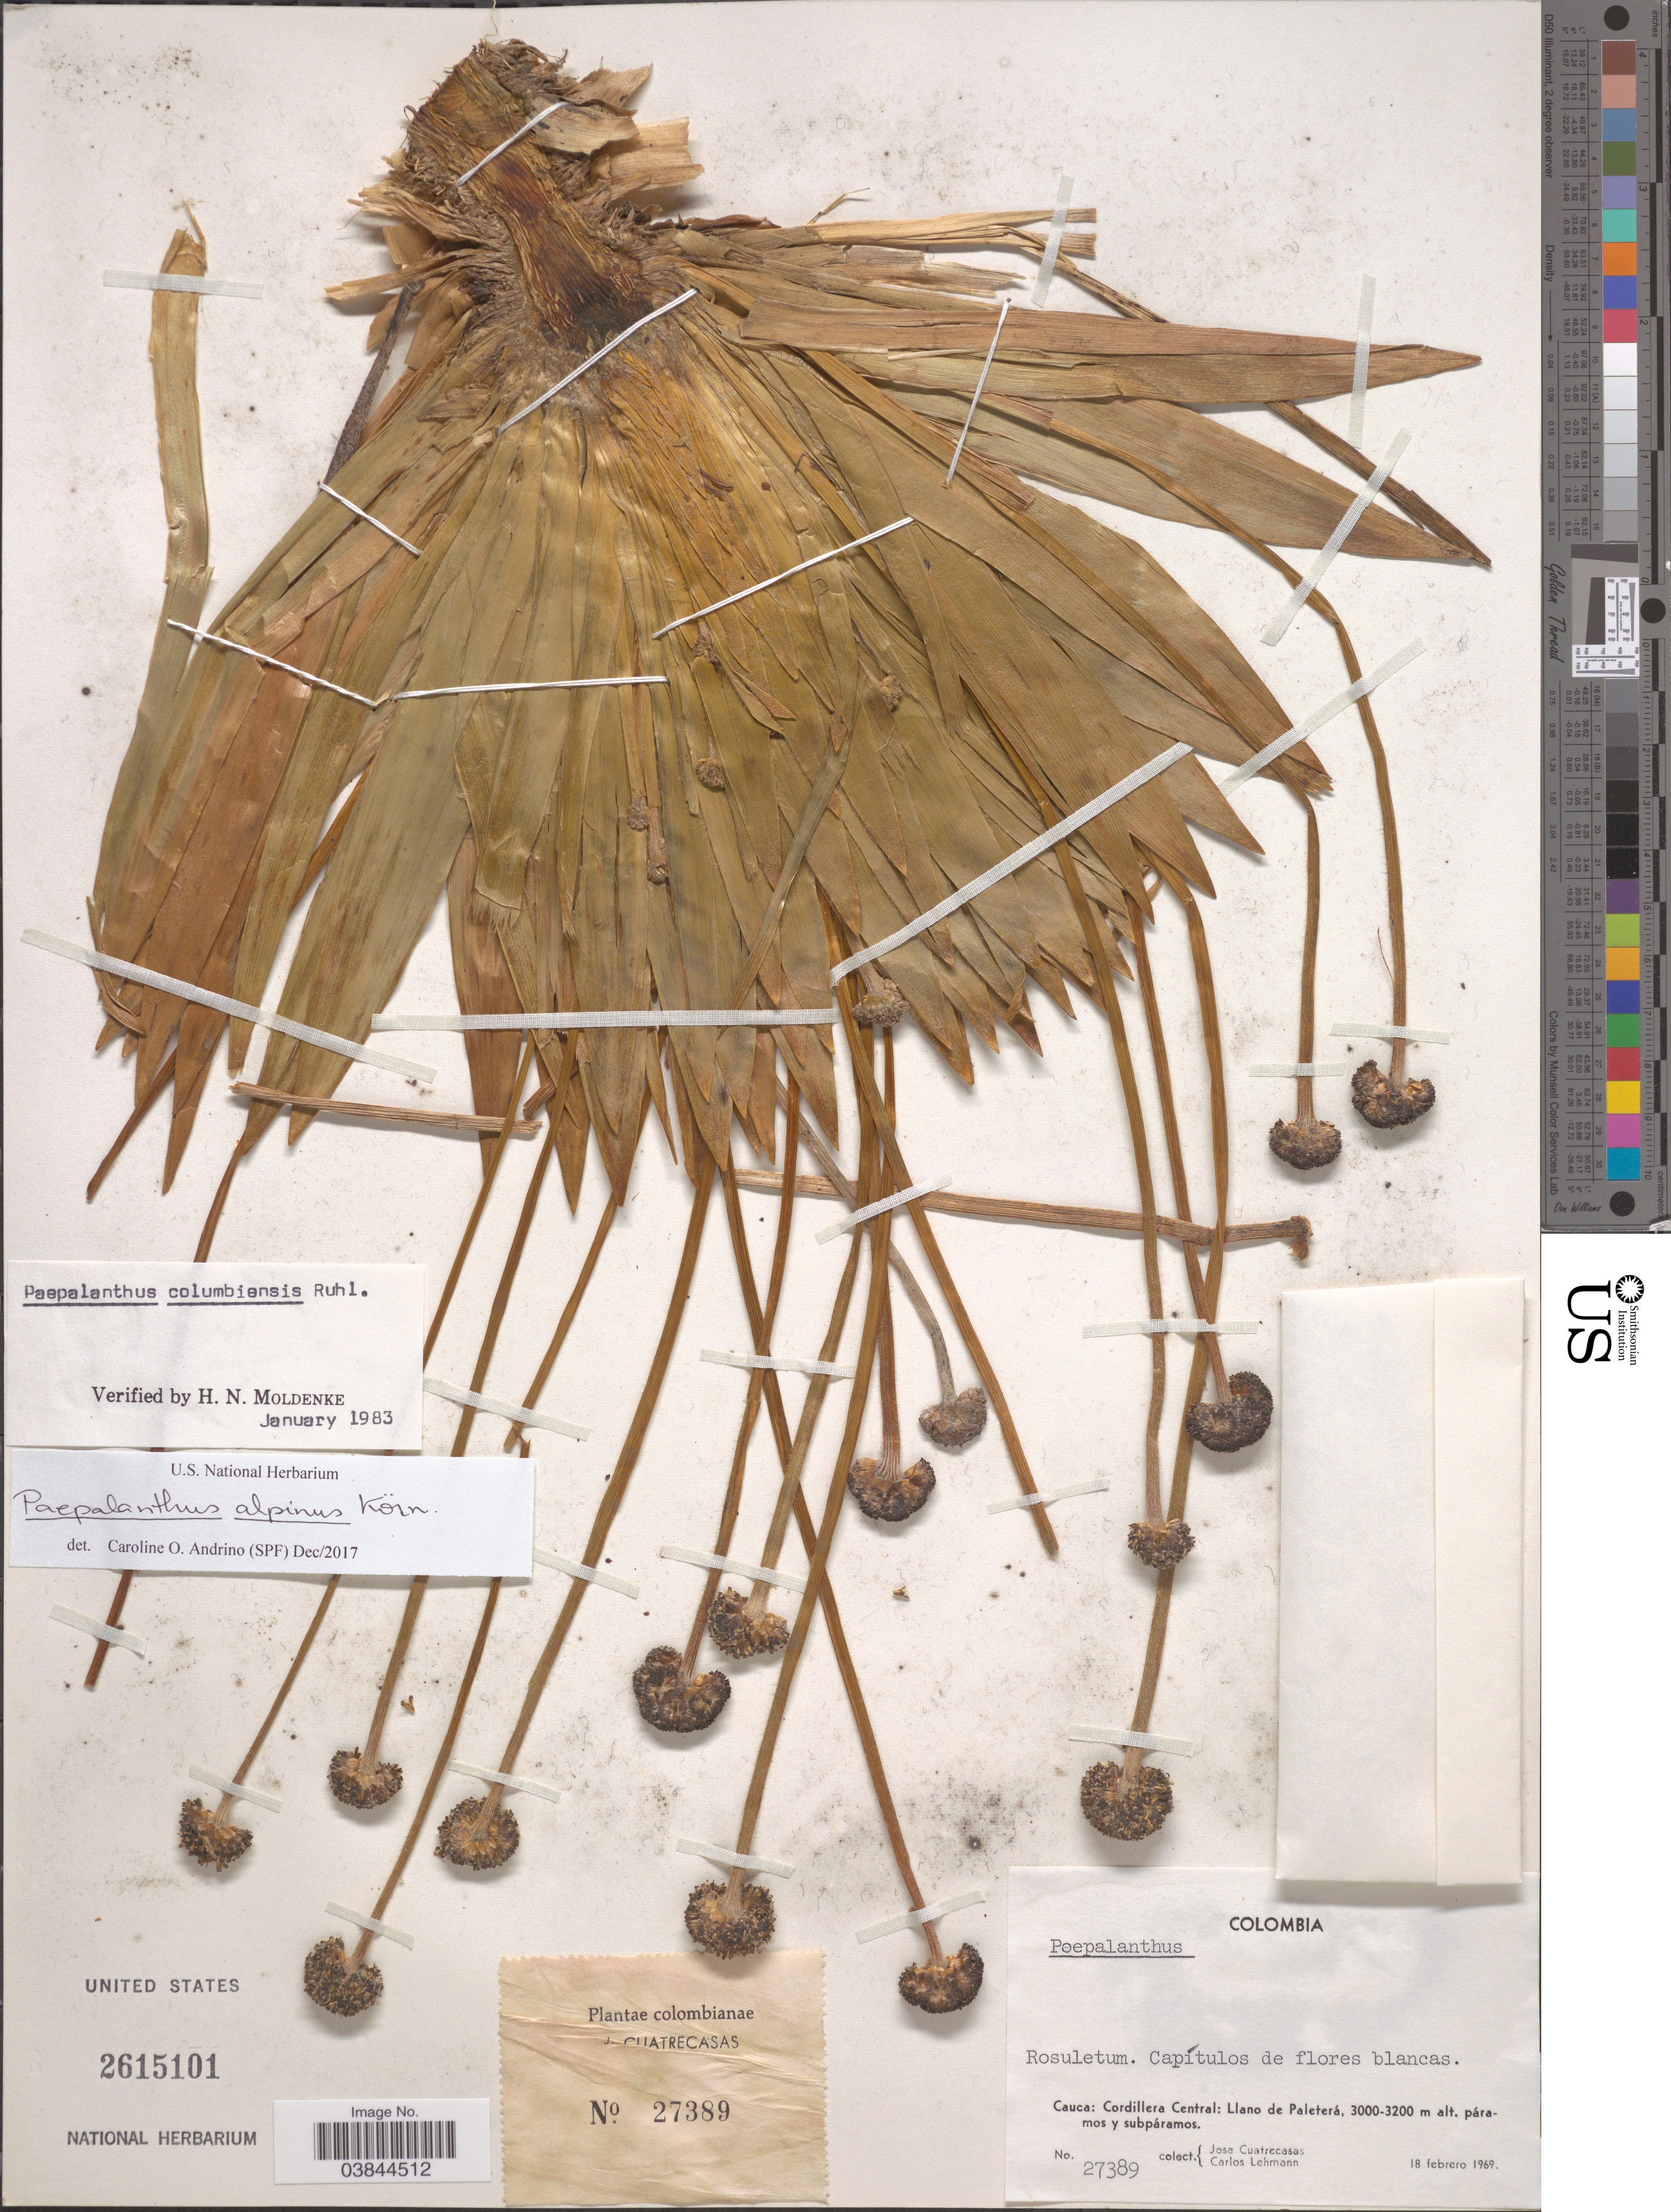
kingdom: Plantae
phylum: Tracheophyta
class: Liliopsida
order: Poales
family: Eriocaulaceae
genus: Paepalanthus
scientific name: Paepalanthus alpinus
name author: Körn.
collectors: J. Cuatrecasas & C. Lehmann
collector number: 27389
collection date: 1969-02-18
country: Colombia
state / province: Cauca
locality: Cordillera Central: Llano de Paleterá.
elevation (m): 3000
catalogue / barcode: US 2615101